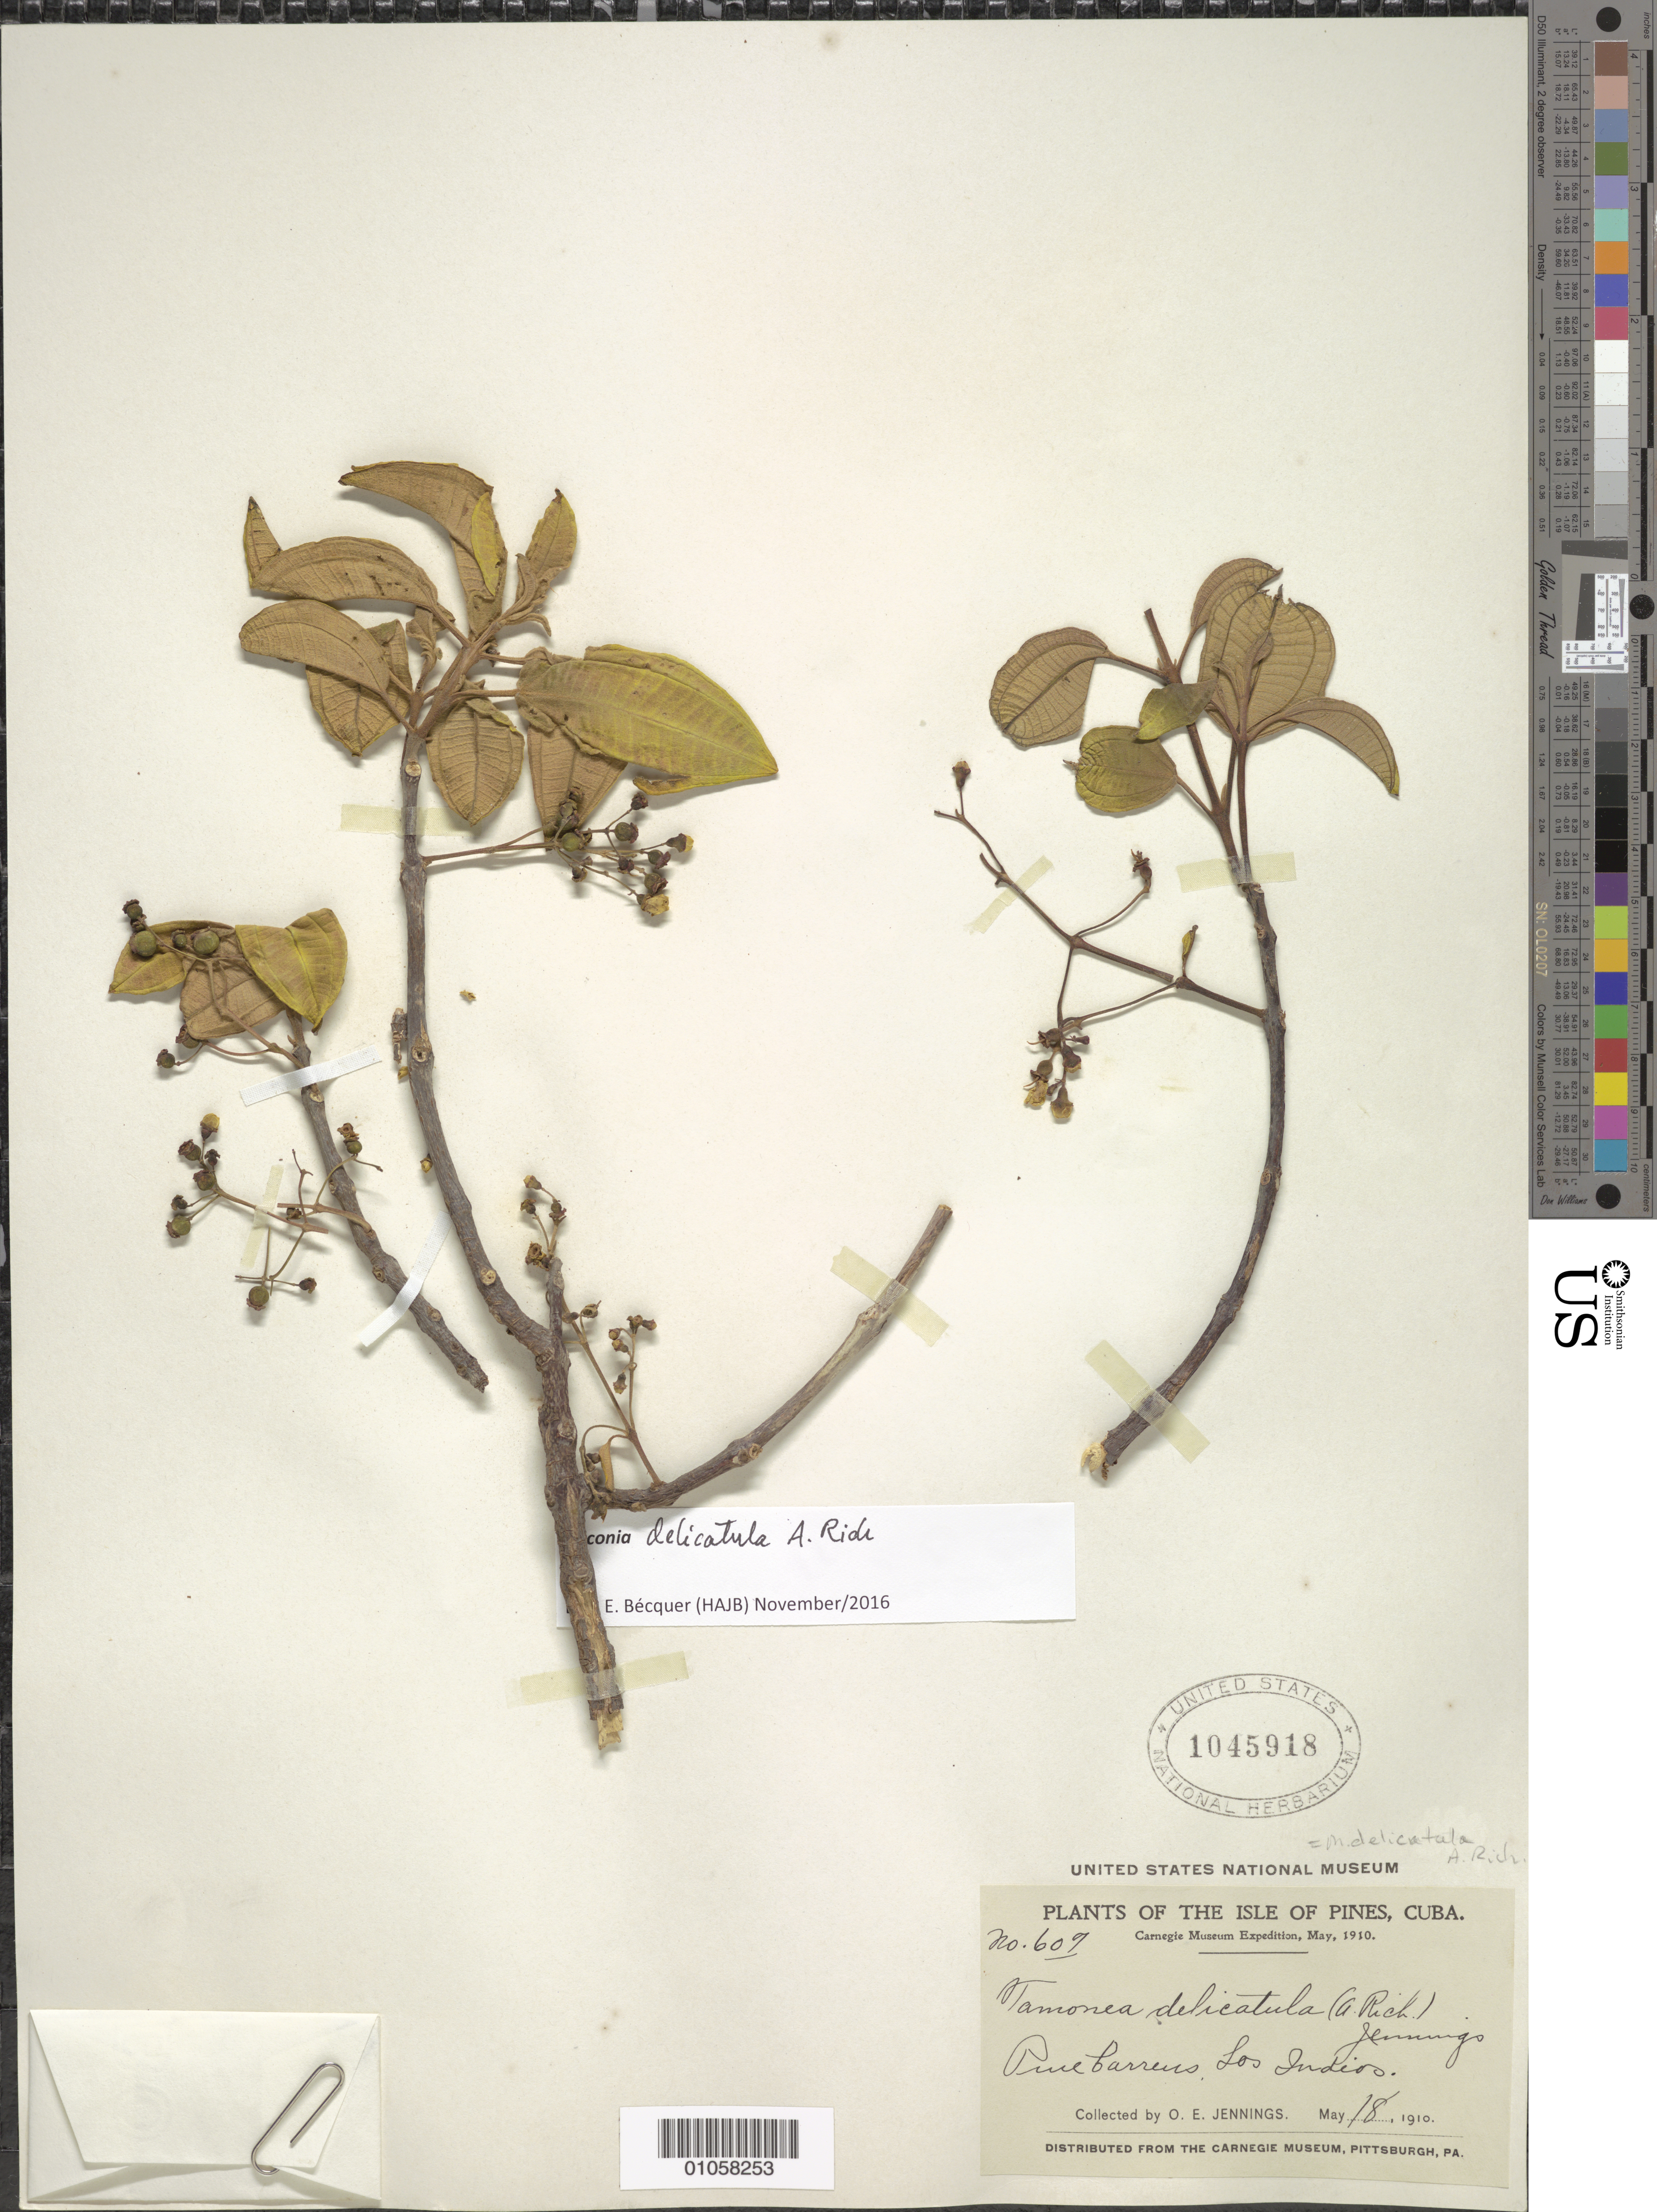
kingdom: Plantae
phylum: Tracheophyta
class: Magnoliopsida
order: Myrtales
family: Melastomataceae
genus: Miconia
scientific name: Miconia delicatula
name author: A. Rich.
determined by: Bécquer Granados, E. R., (HAJB)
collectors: O. E. Jennings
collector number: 607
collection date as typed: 18 May 1910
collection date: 1910-05-18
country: Cuba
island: Isla de la Juventud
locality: Los Indios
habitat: Pine barrens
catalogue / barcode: US 1045918